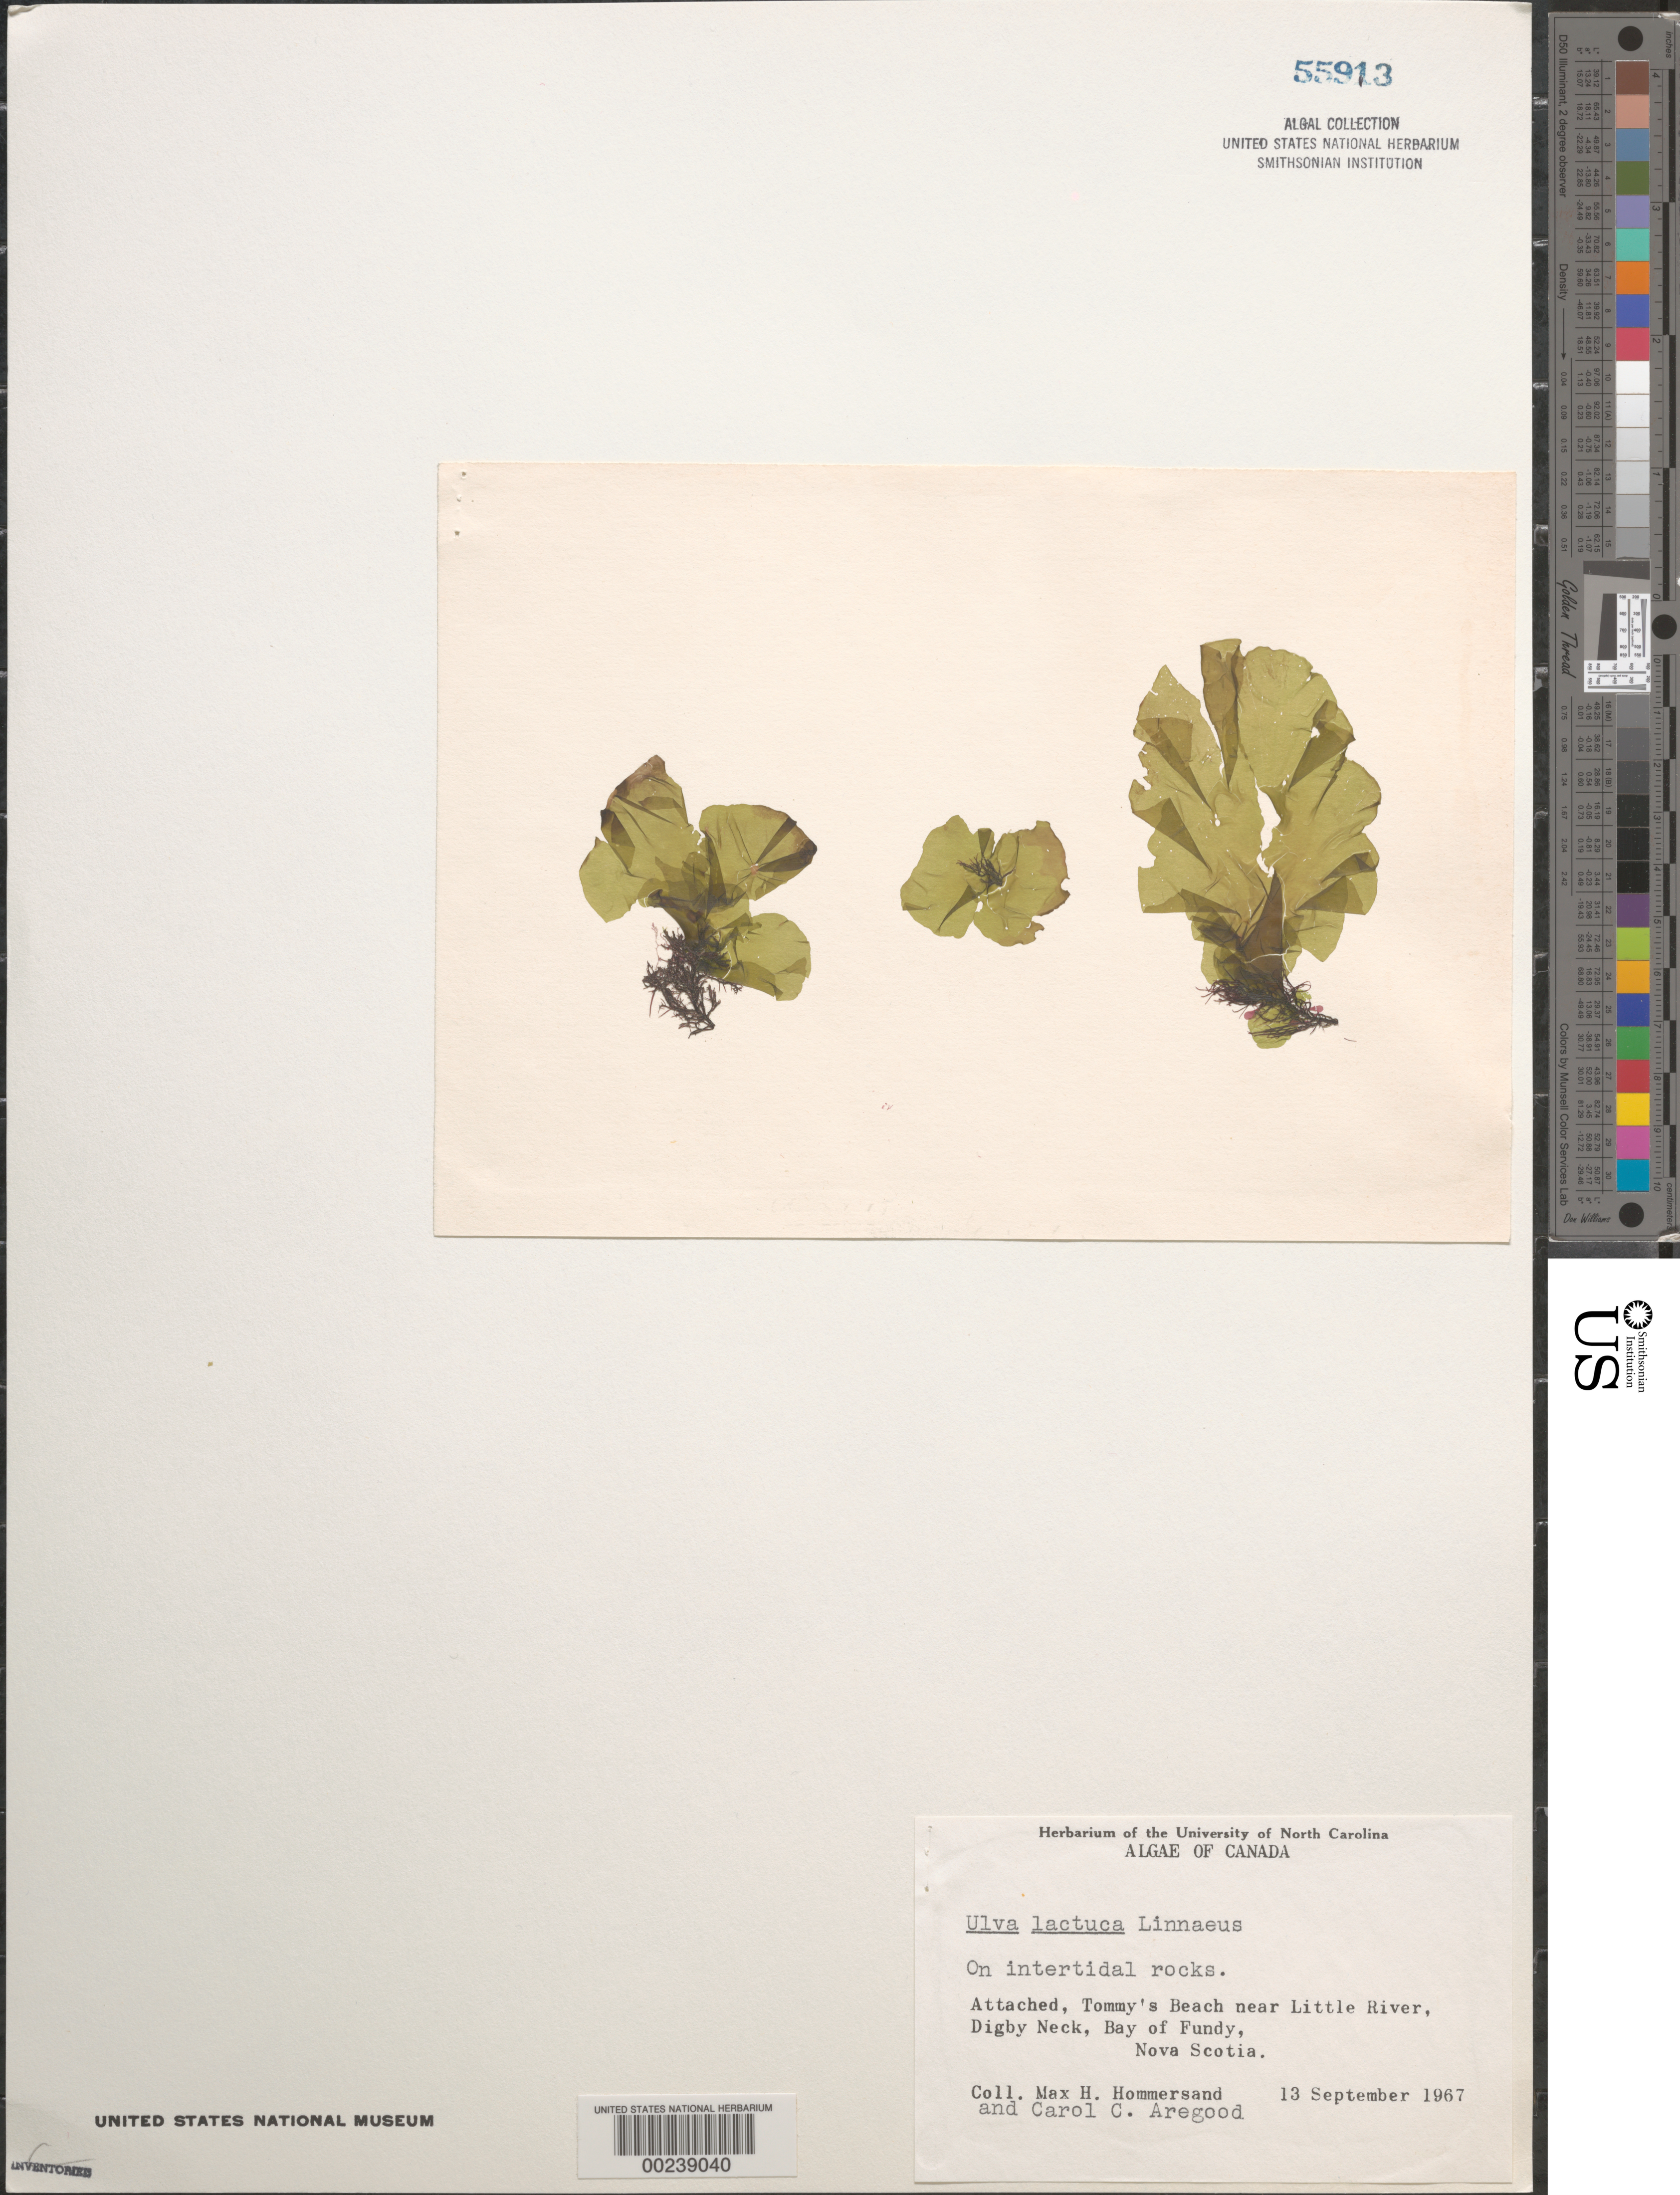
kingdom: Plantae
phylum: Chlorophyta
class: Ulvophyceae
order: Ulvales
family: Ulvaceae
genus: Ulva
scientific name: Ulva lactuca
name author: L.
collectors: M. H. Hommersand & C. Aregood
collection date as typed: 13 Sep 1967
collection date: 1967-09-13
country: Canada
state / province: Nova Scotia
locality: Digby Neck, Bay of Fundy, Tommy's Beach near Little River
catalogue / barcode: US 55913